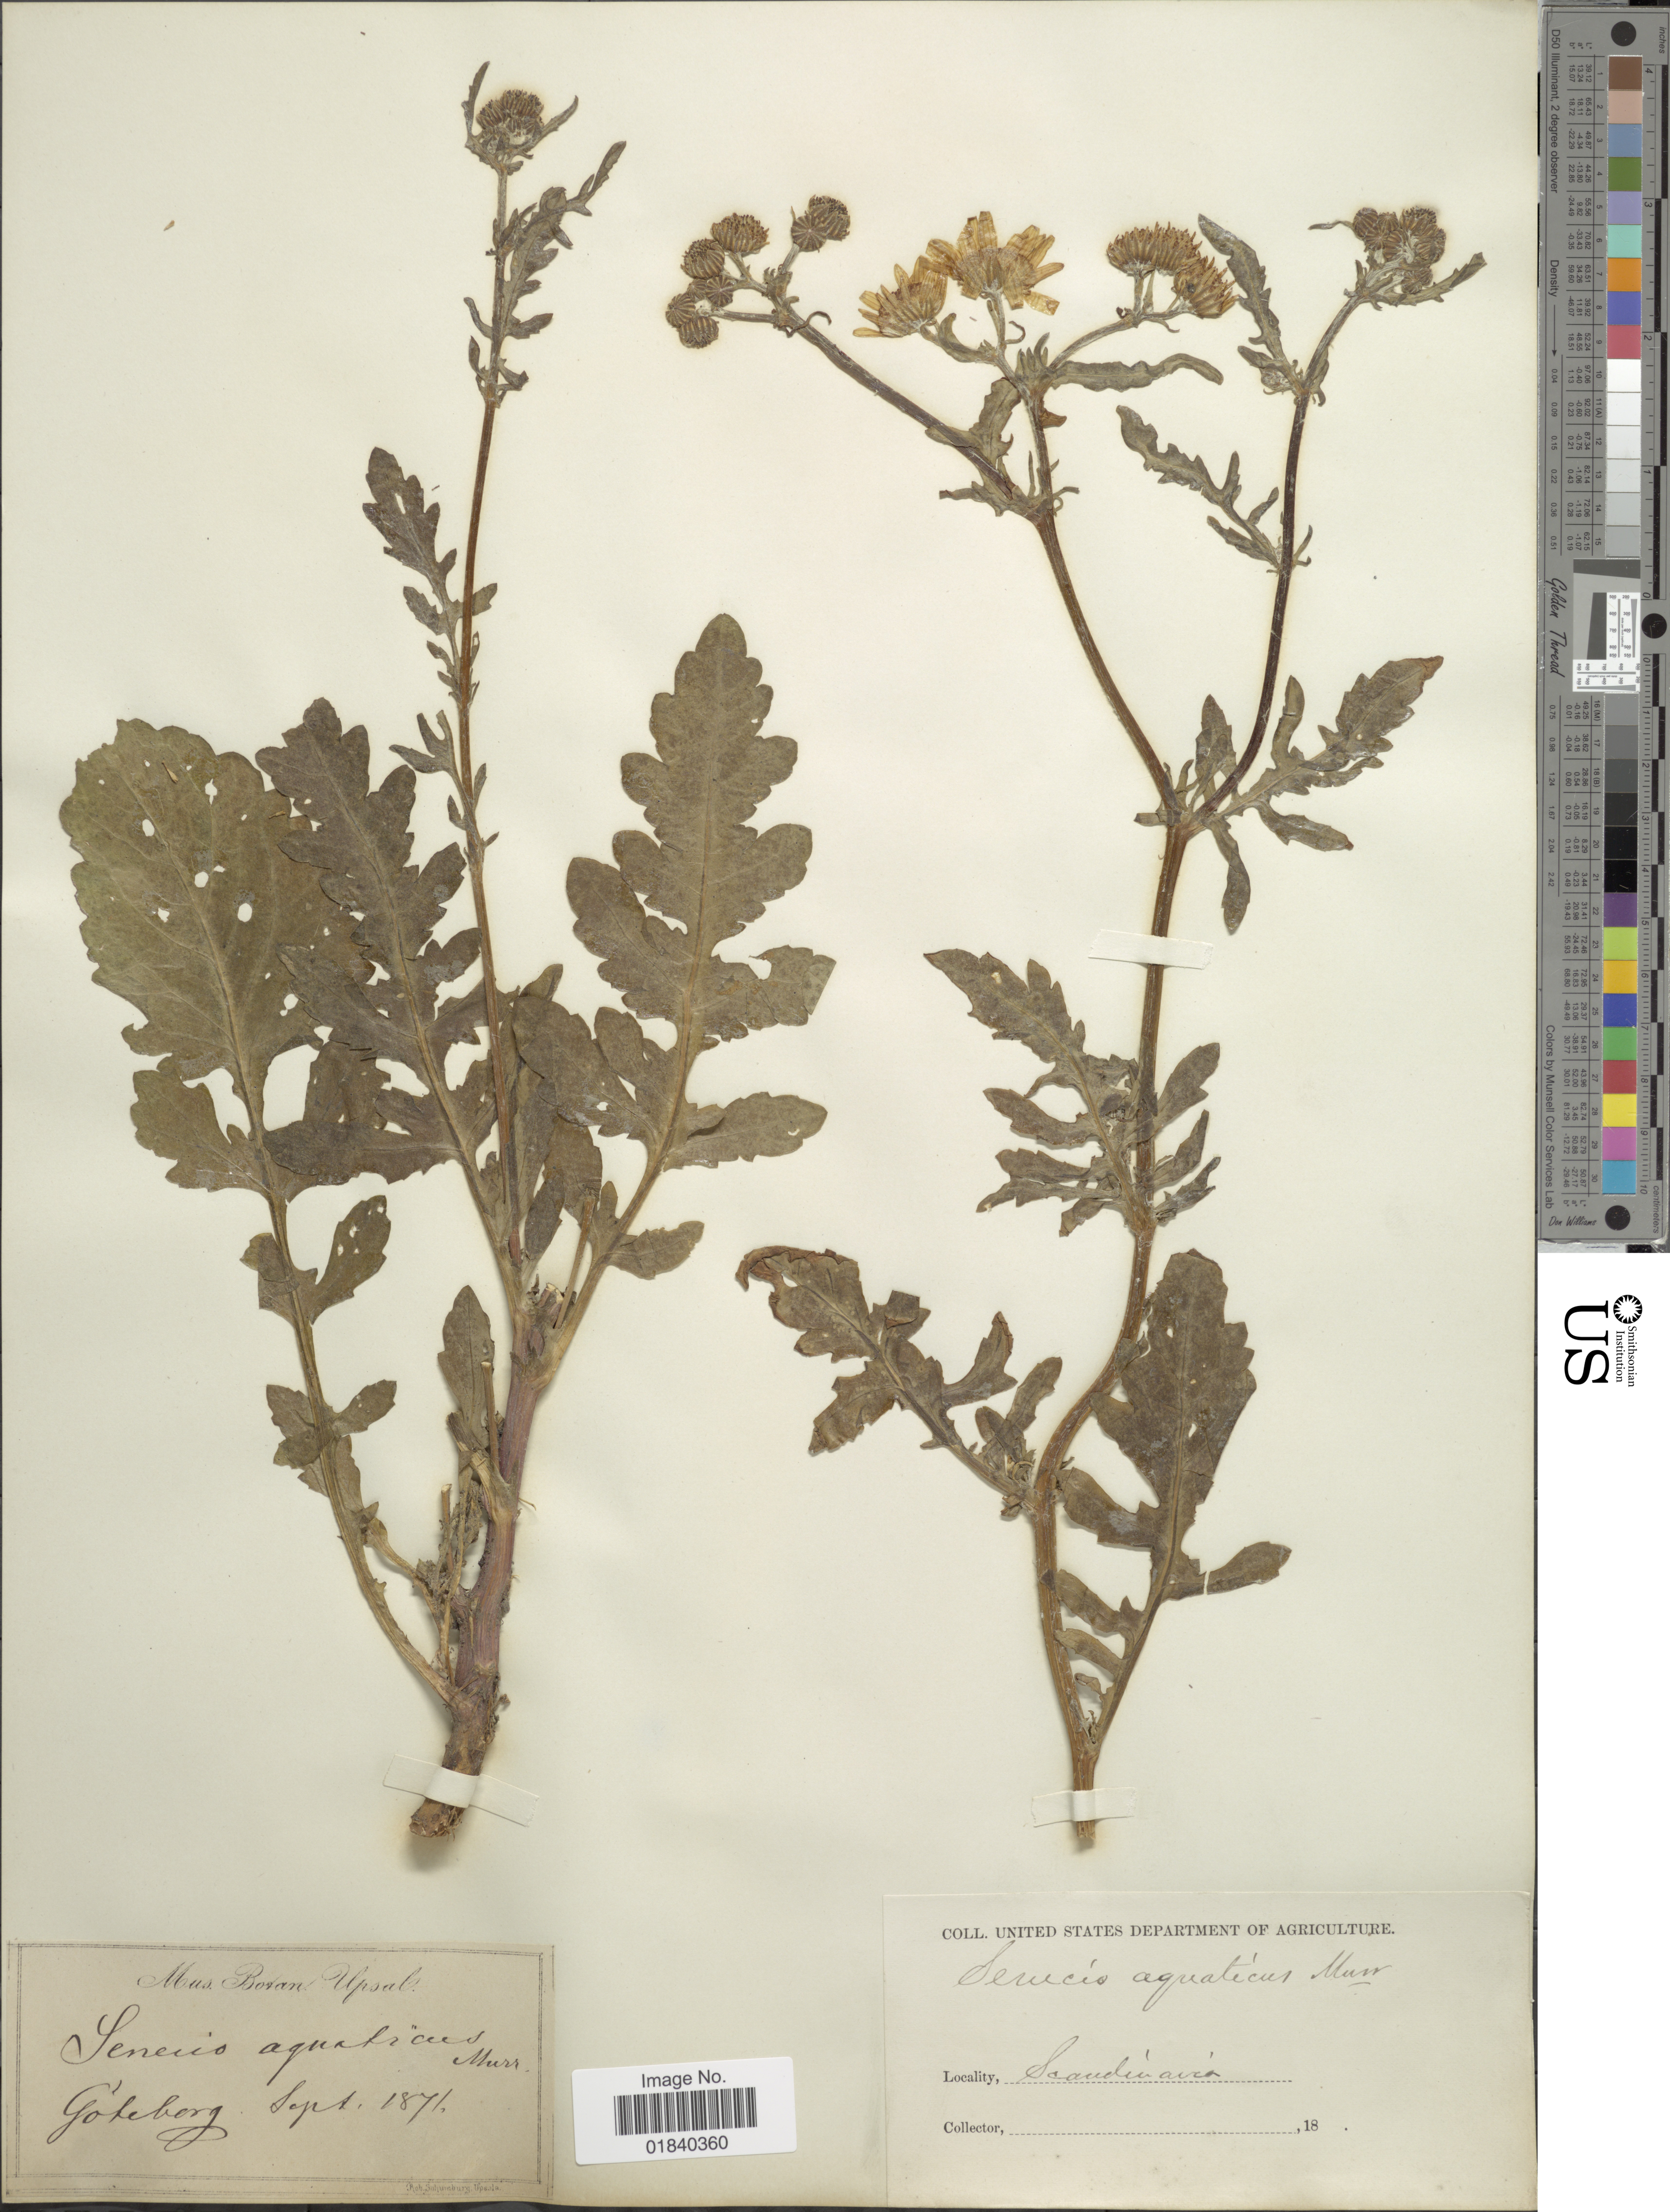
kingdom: Plantae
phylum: Tracheophyta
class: Magnoliopsida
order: Asterales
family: Asteraceae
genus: Senecio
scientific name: Senecio aquaticus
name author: Huds.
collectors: United States Department of Agriculture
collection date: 1871-09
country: Sweden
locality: Gothenburg, Scandinavia